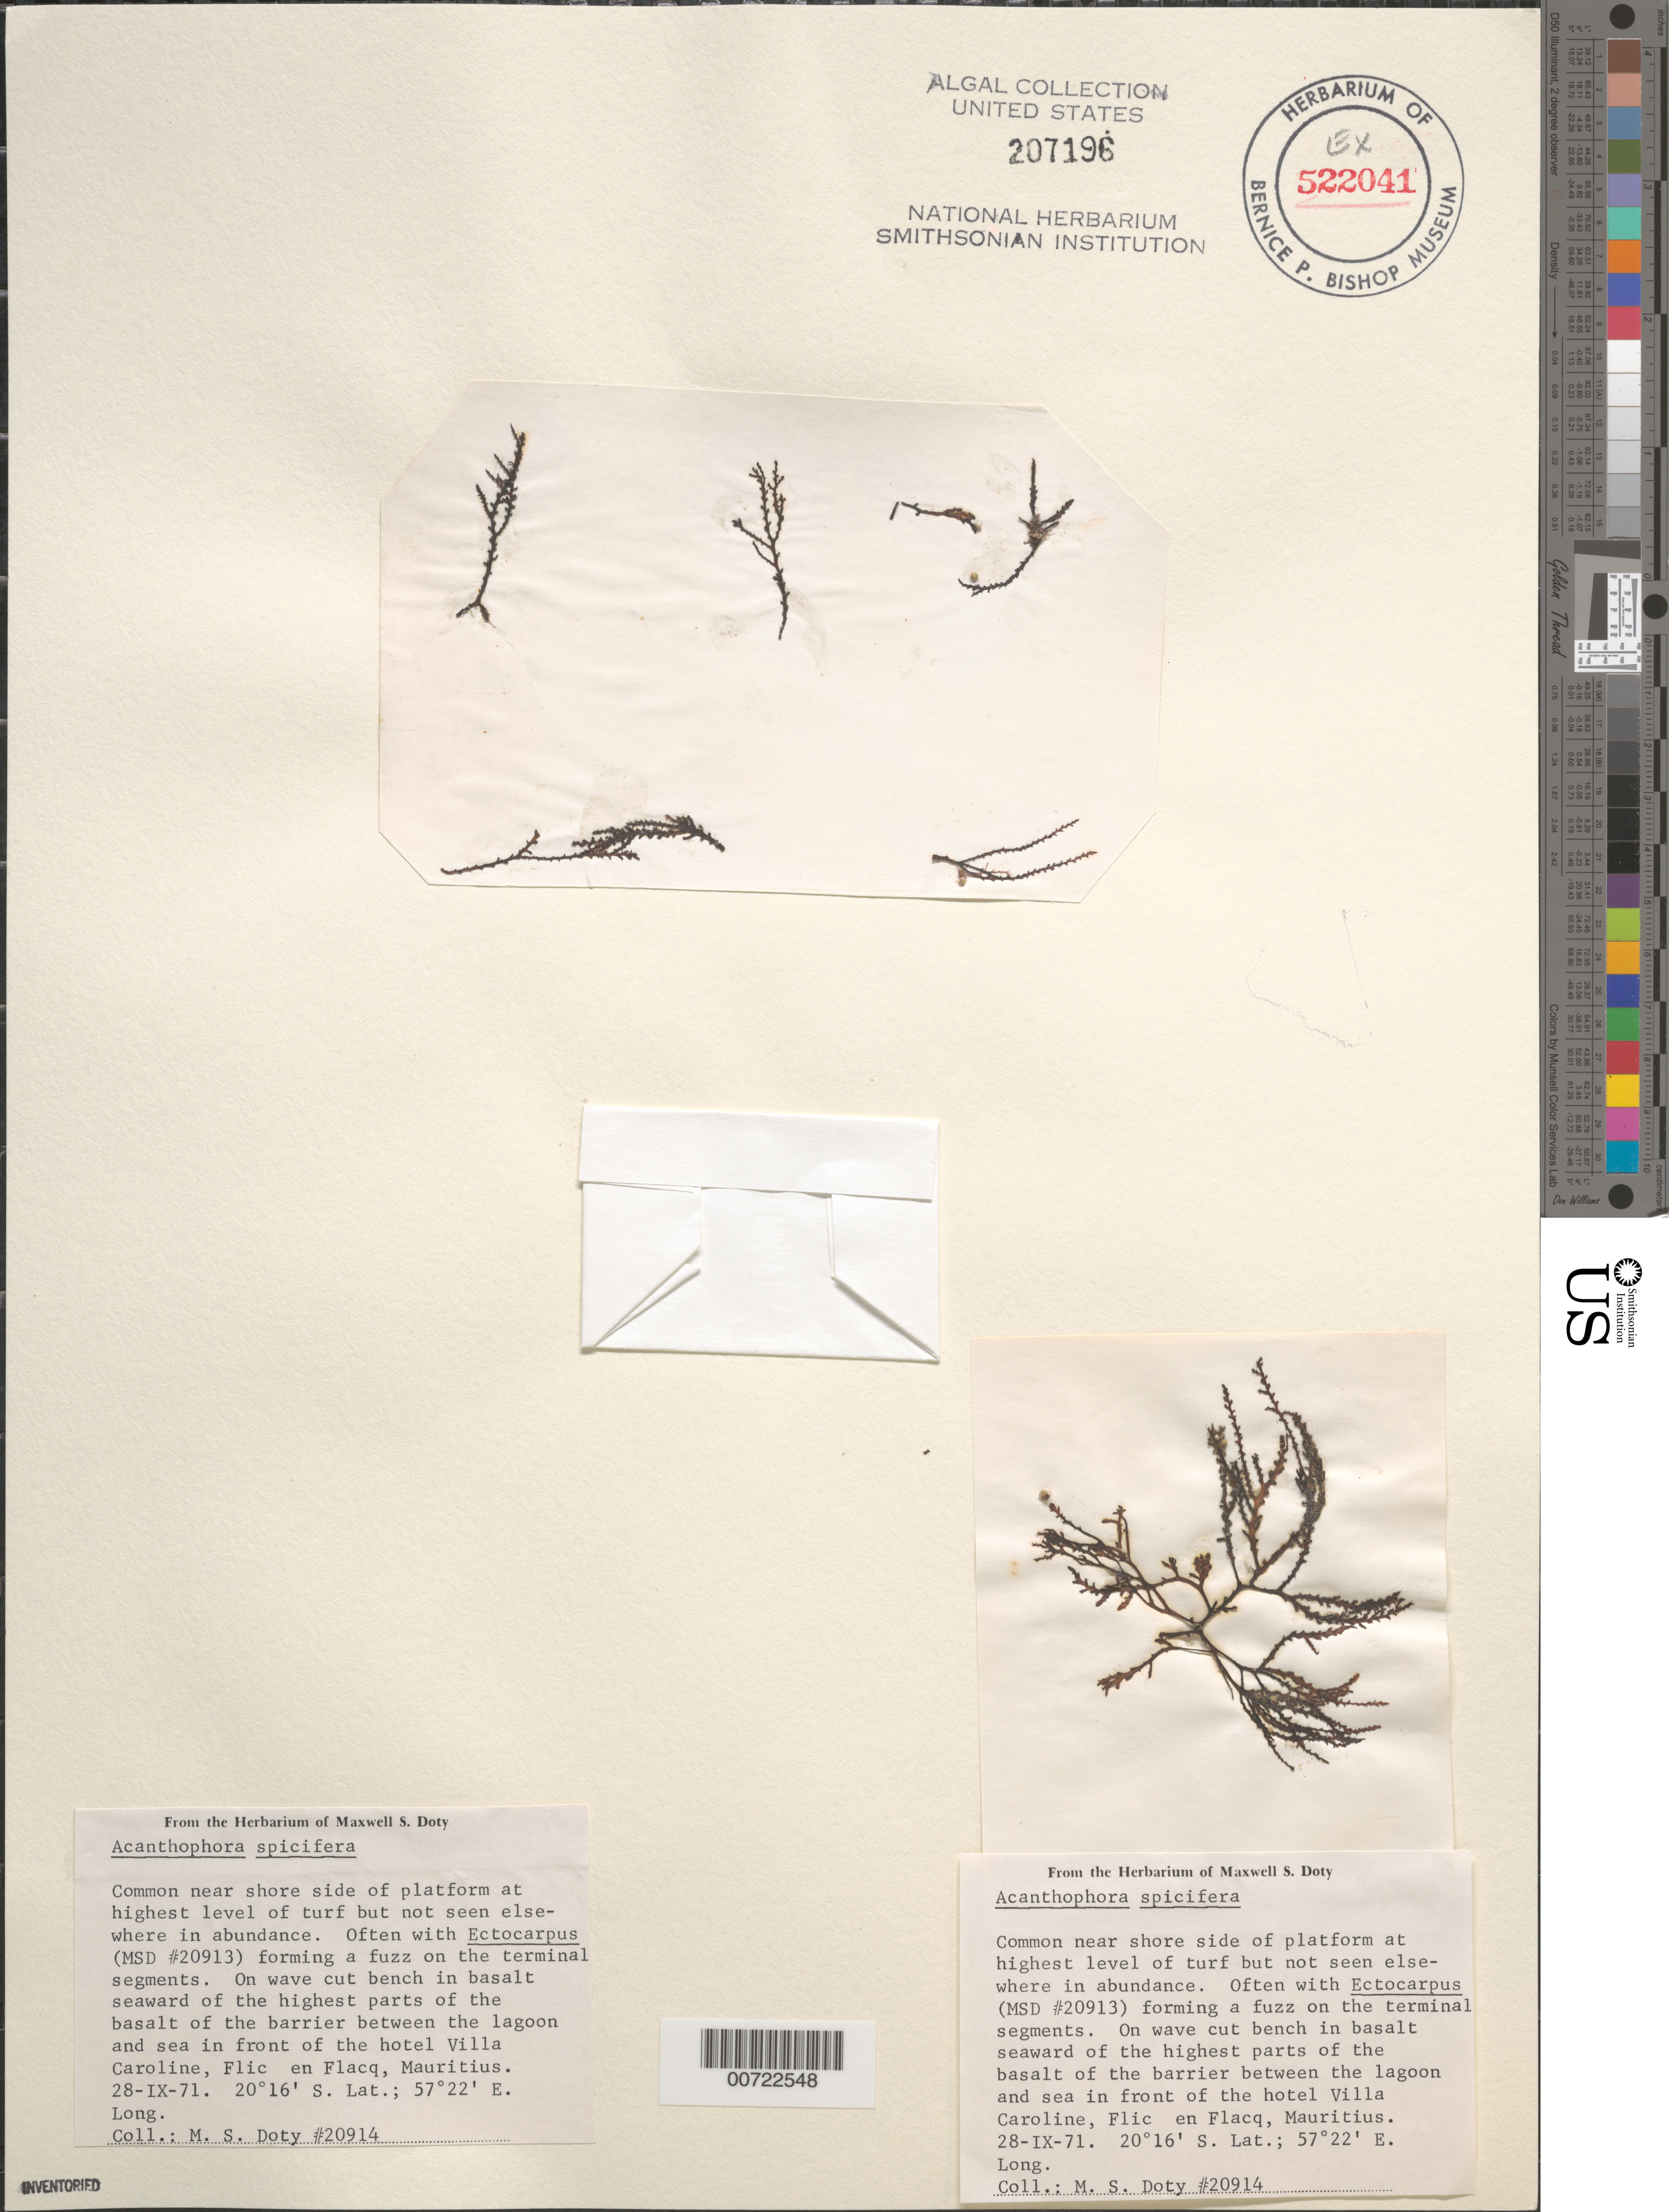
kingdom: Plantae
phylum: Rhodophyta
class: Florideophyceae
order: Ceramiales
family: Rhodomelaceae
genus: Acanthophora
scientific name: Acanthophora spicifera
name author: (Vahl) Børgesen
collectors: M. S. Doty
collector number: MSD 20914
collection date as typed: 28 Sep 1971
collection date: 1971-09-28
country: Mauritius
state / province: Black River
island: Mauritius Island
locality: Flic-en-Flacq, in front of Hotel Villa Caroline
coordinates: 20 16' S, 57 22' E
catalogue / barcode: US 207196